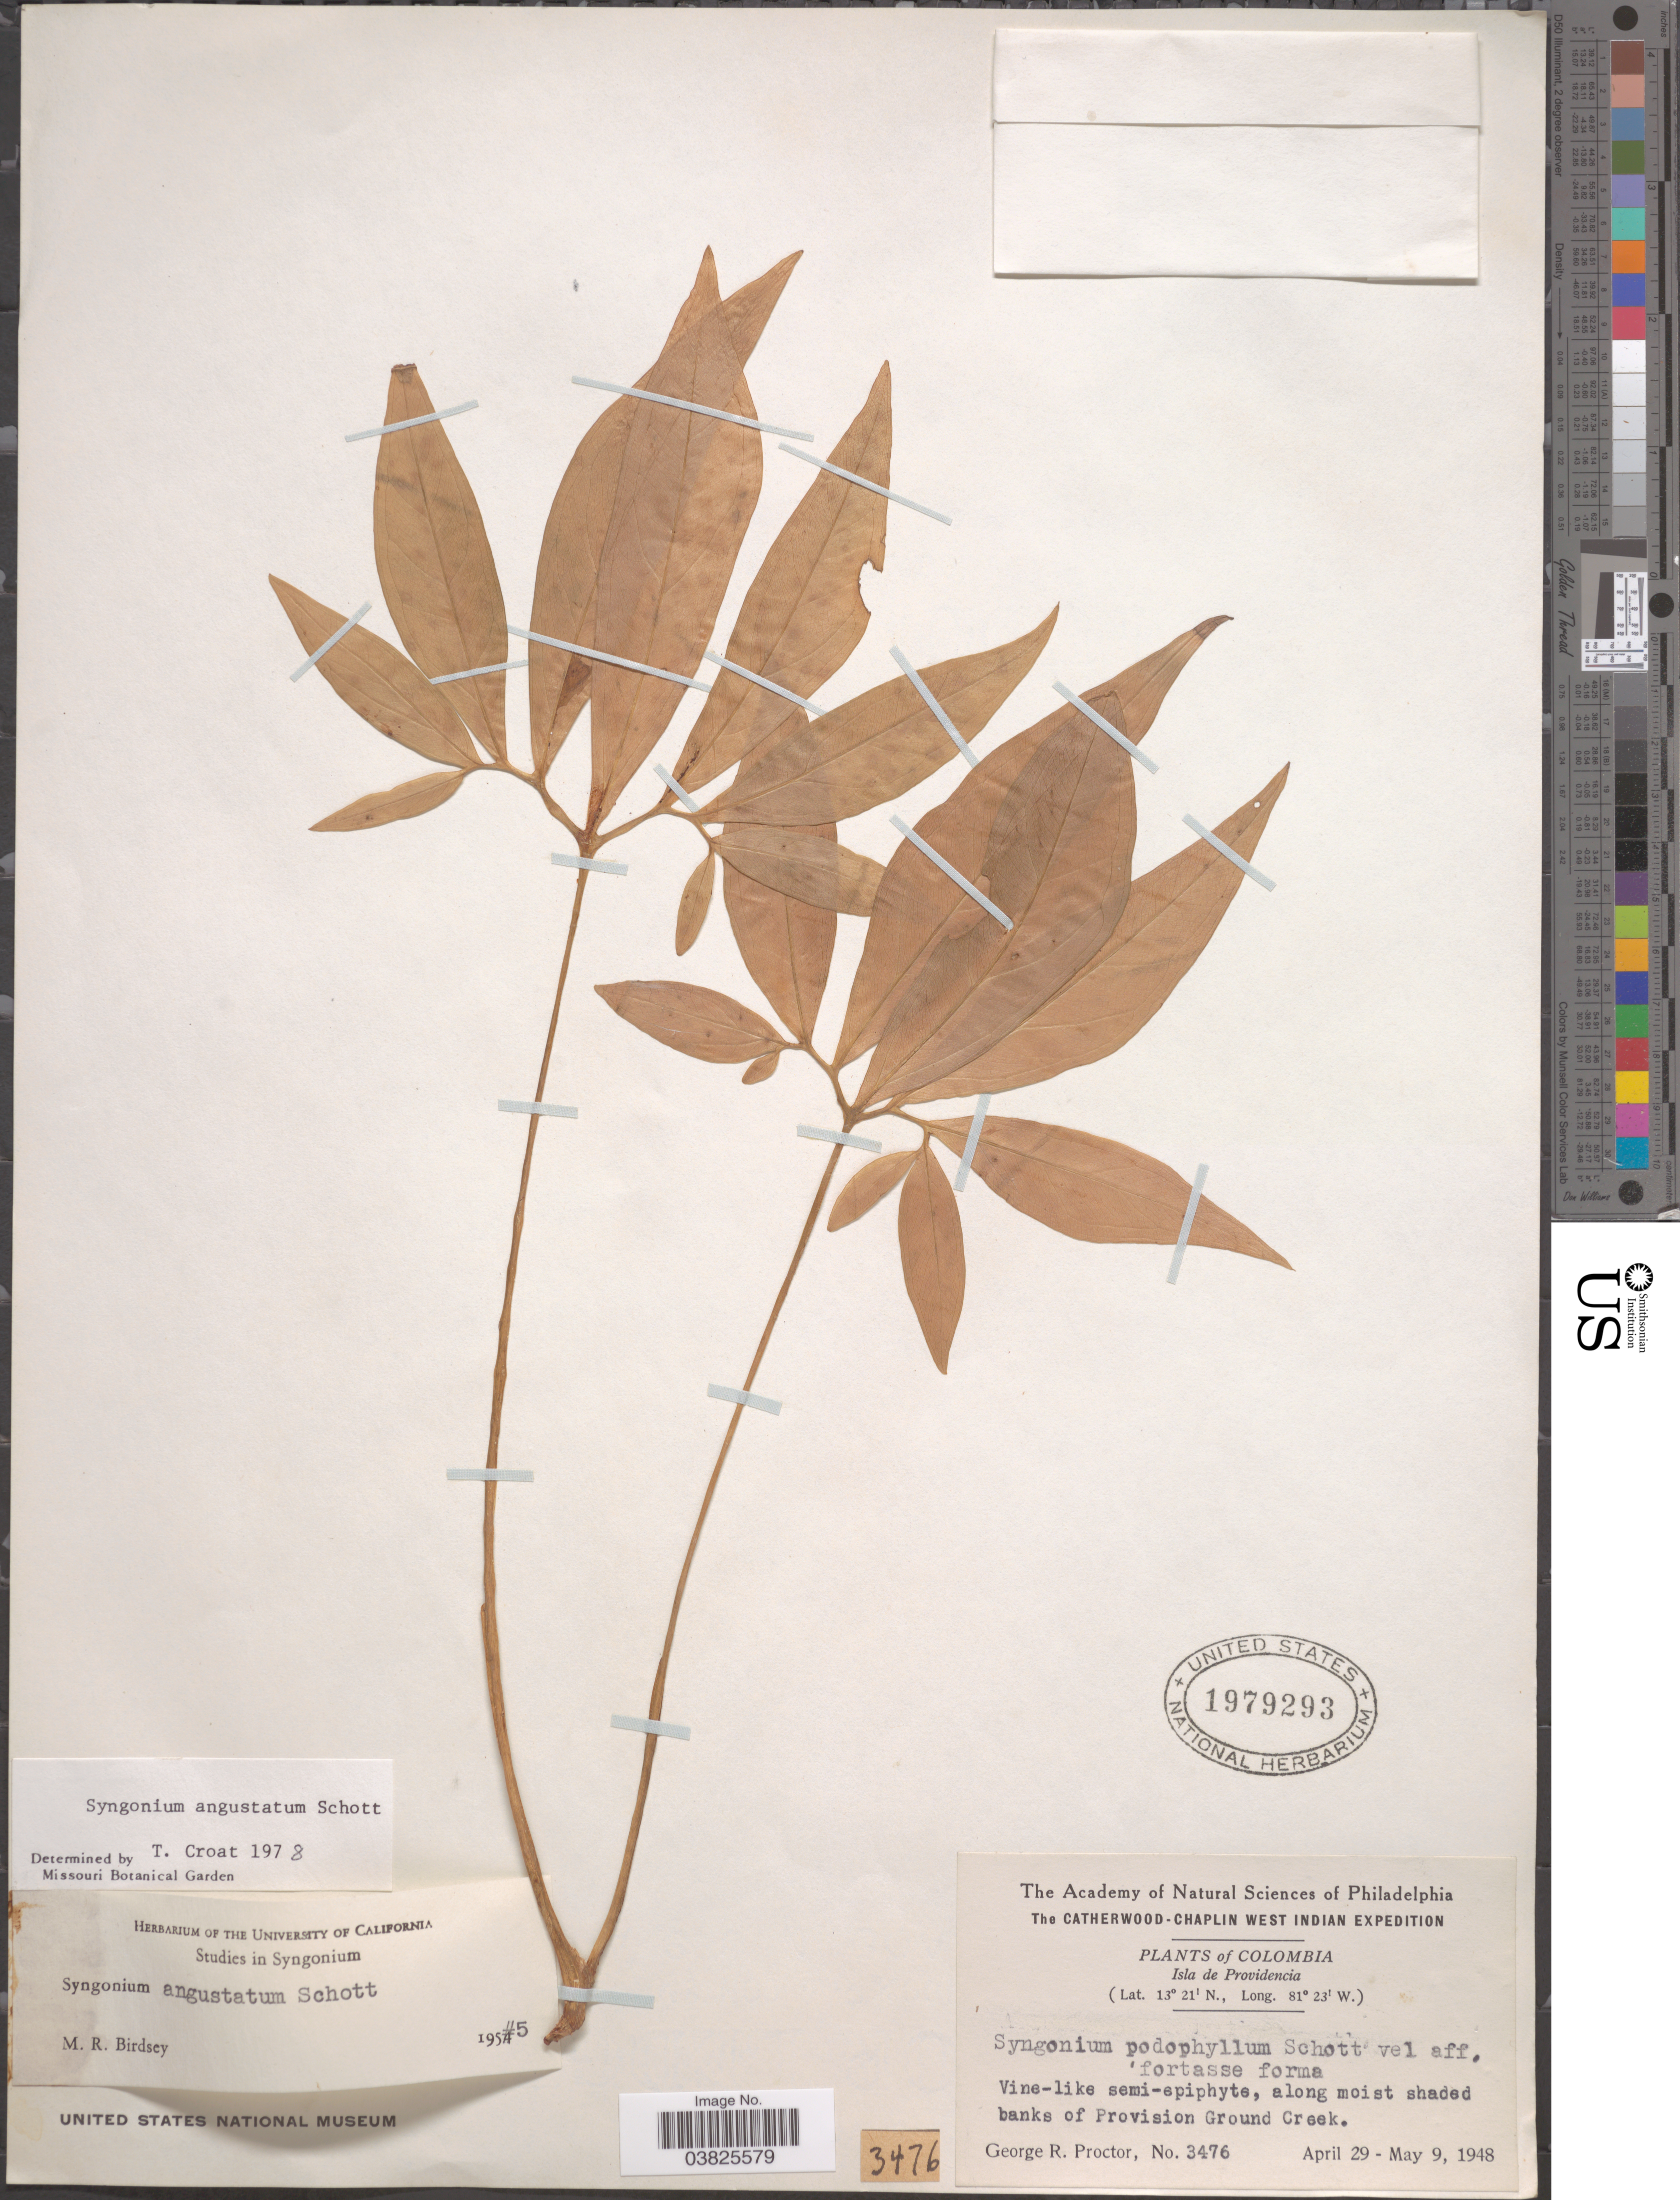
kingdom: Plantae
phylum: Tracheophyta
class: Liliopsida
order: Alismatales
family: Araceae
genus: Syngonium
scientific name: Syngonium angustatum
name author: Schott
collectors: G. Proctor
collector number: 3476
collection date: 1948-04-29/1948-05-09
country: Colombia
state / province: San Andres y Providencia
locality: Isla de Providencia. Along moist shaded banks of Provision Ground Creek.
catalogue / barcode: US 1979293